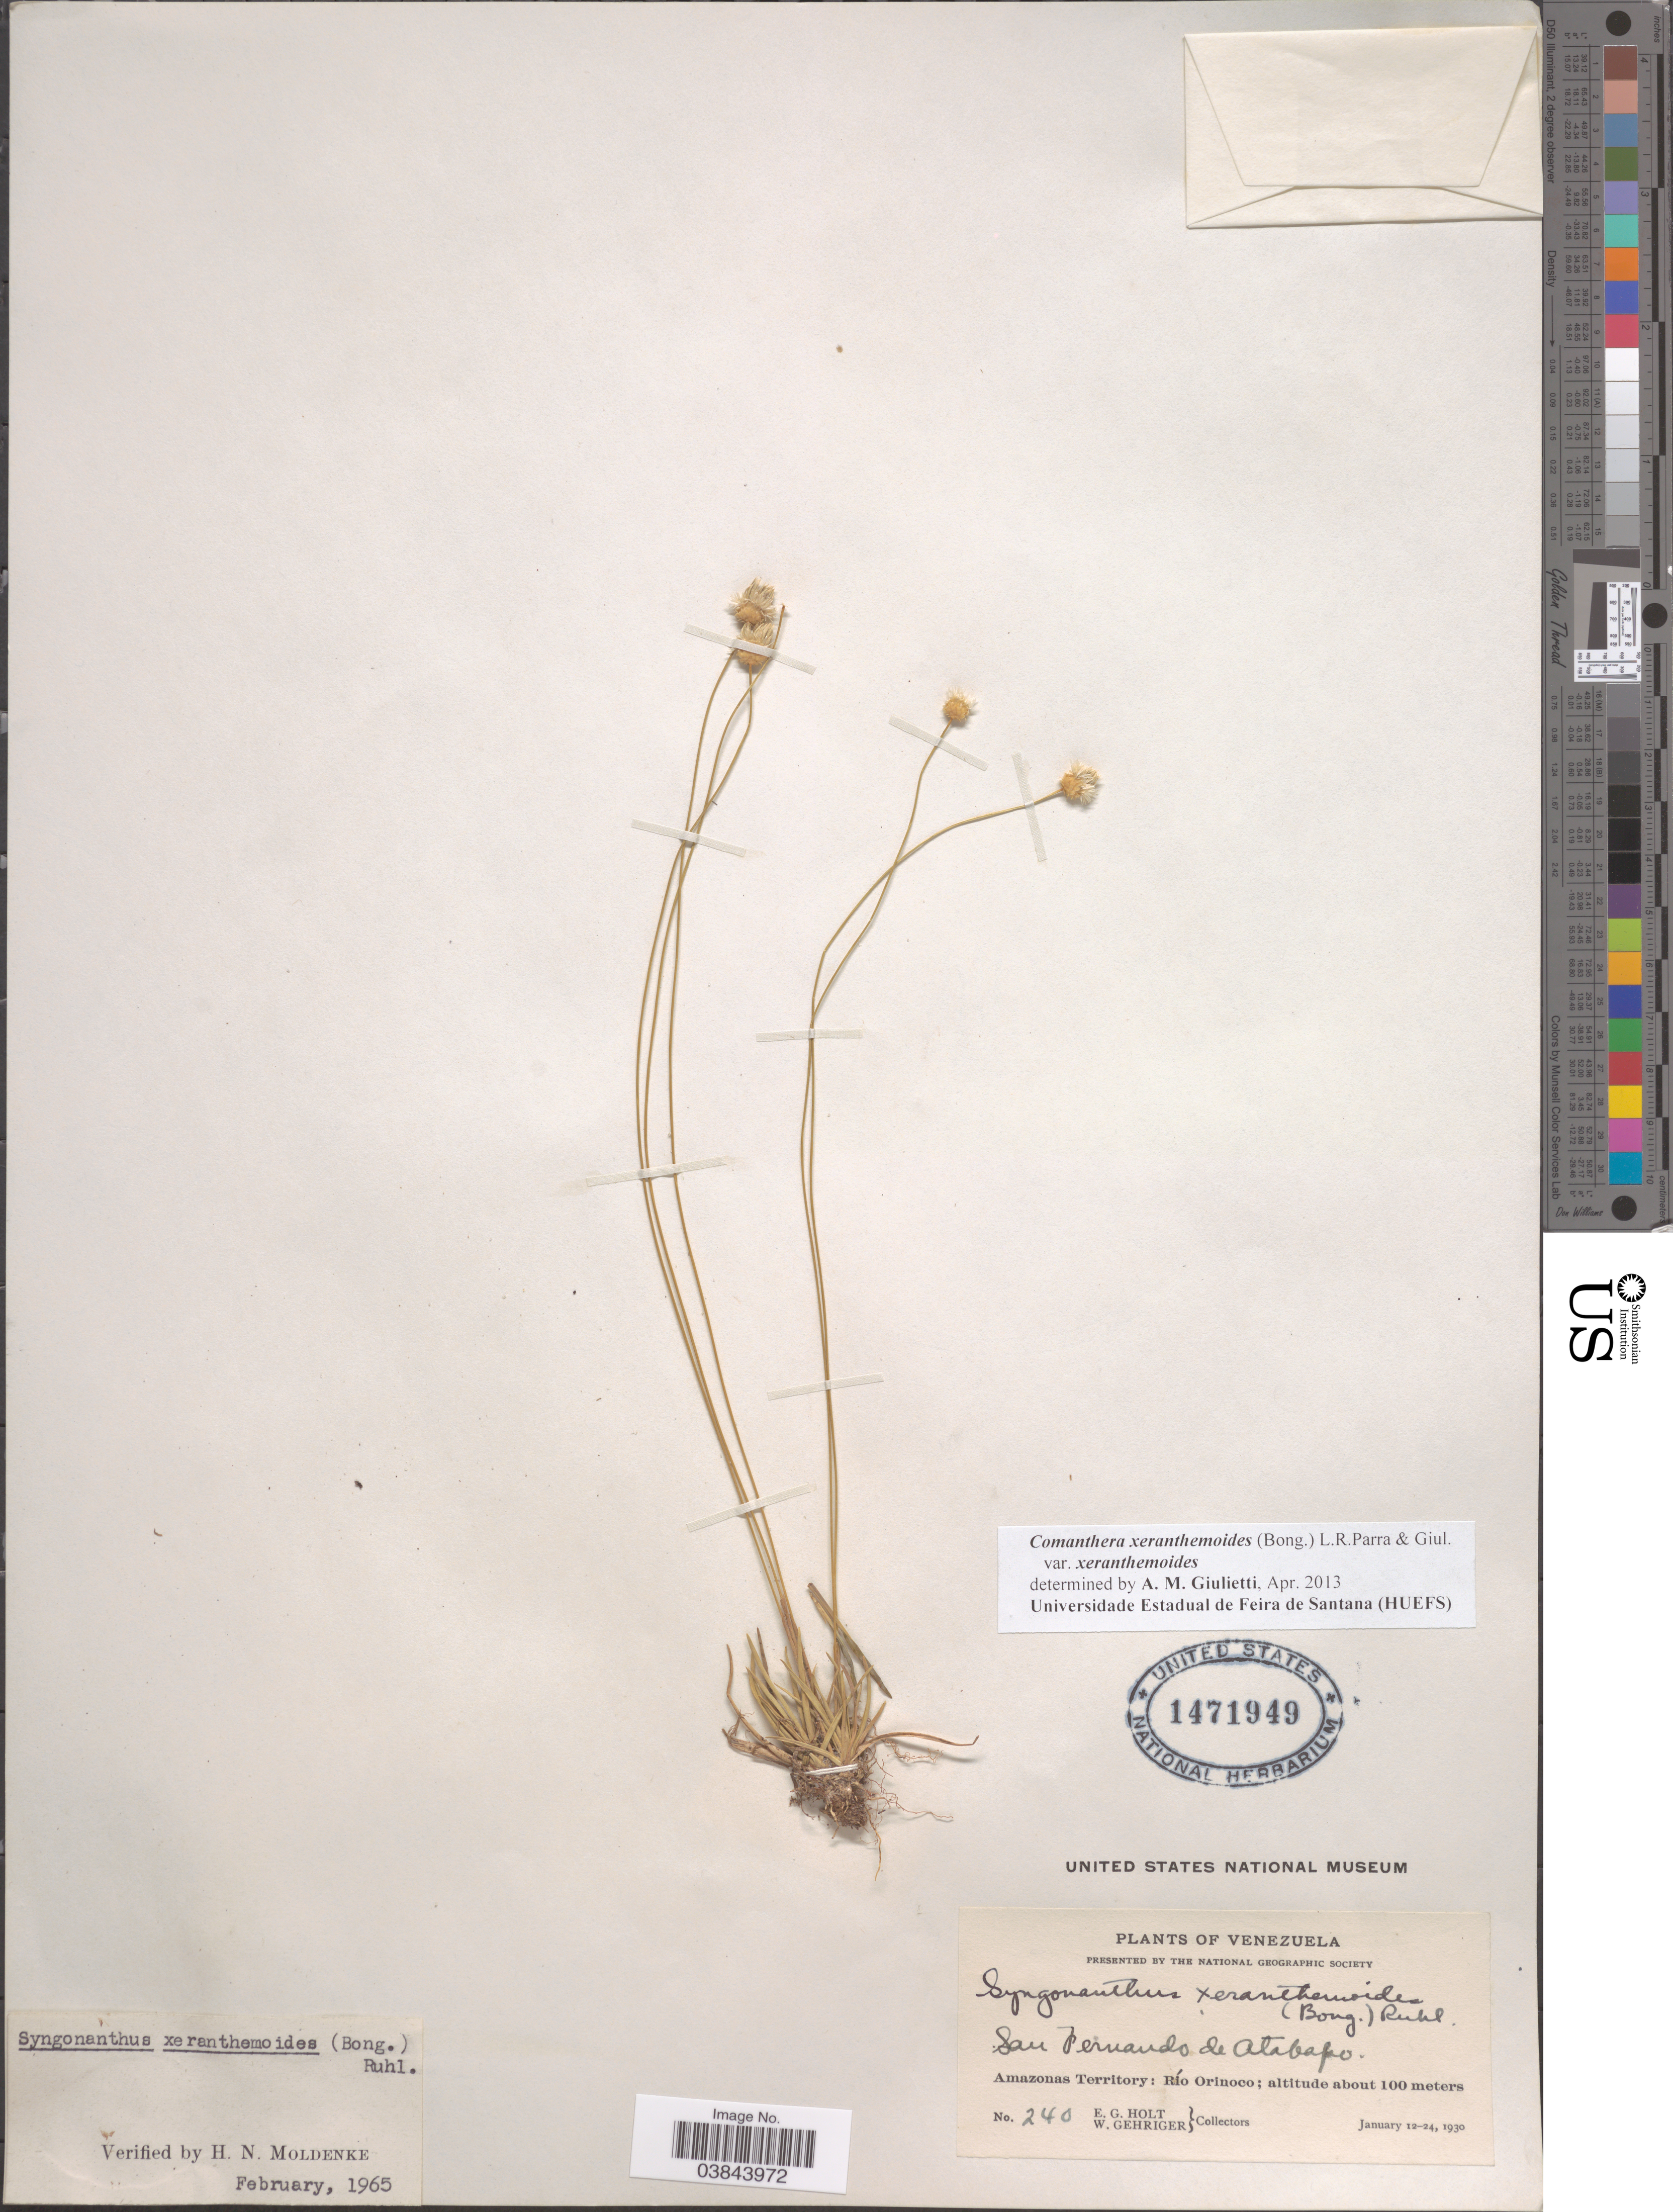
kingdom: Plantae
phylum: Tracheophyta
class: Liliopsida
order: Poales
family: Eriocaulaceae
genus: Comanthera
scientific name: Comanthera xeranthemoides var. xeranthemoides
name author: (Bong.) L.R. Parra & Giul.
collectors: E. G. Holt & W. Gehriger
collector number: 240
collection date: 1930-01-12/1930-01-24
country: Venezuela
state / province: Amazonas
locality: San Fernando de Atabapo. Amazonas Territory: Río Orinoco.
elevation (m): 100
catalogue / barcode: US 1471949